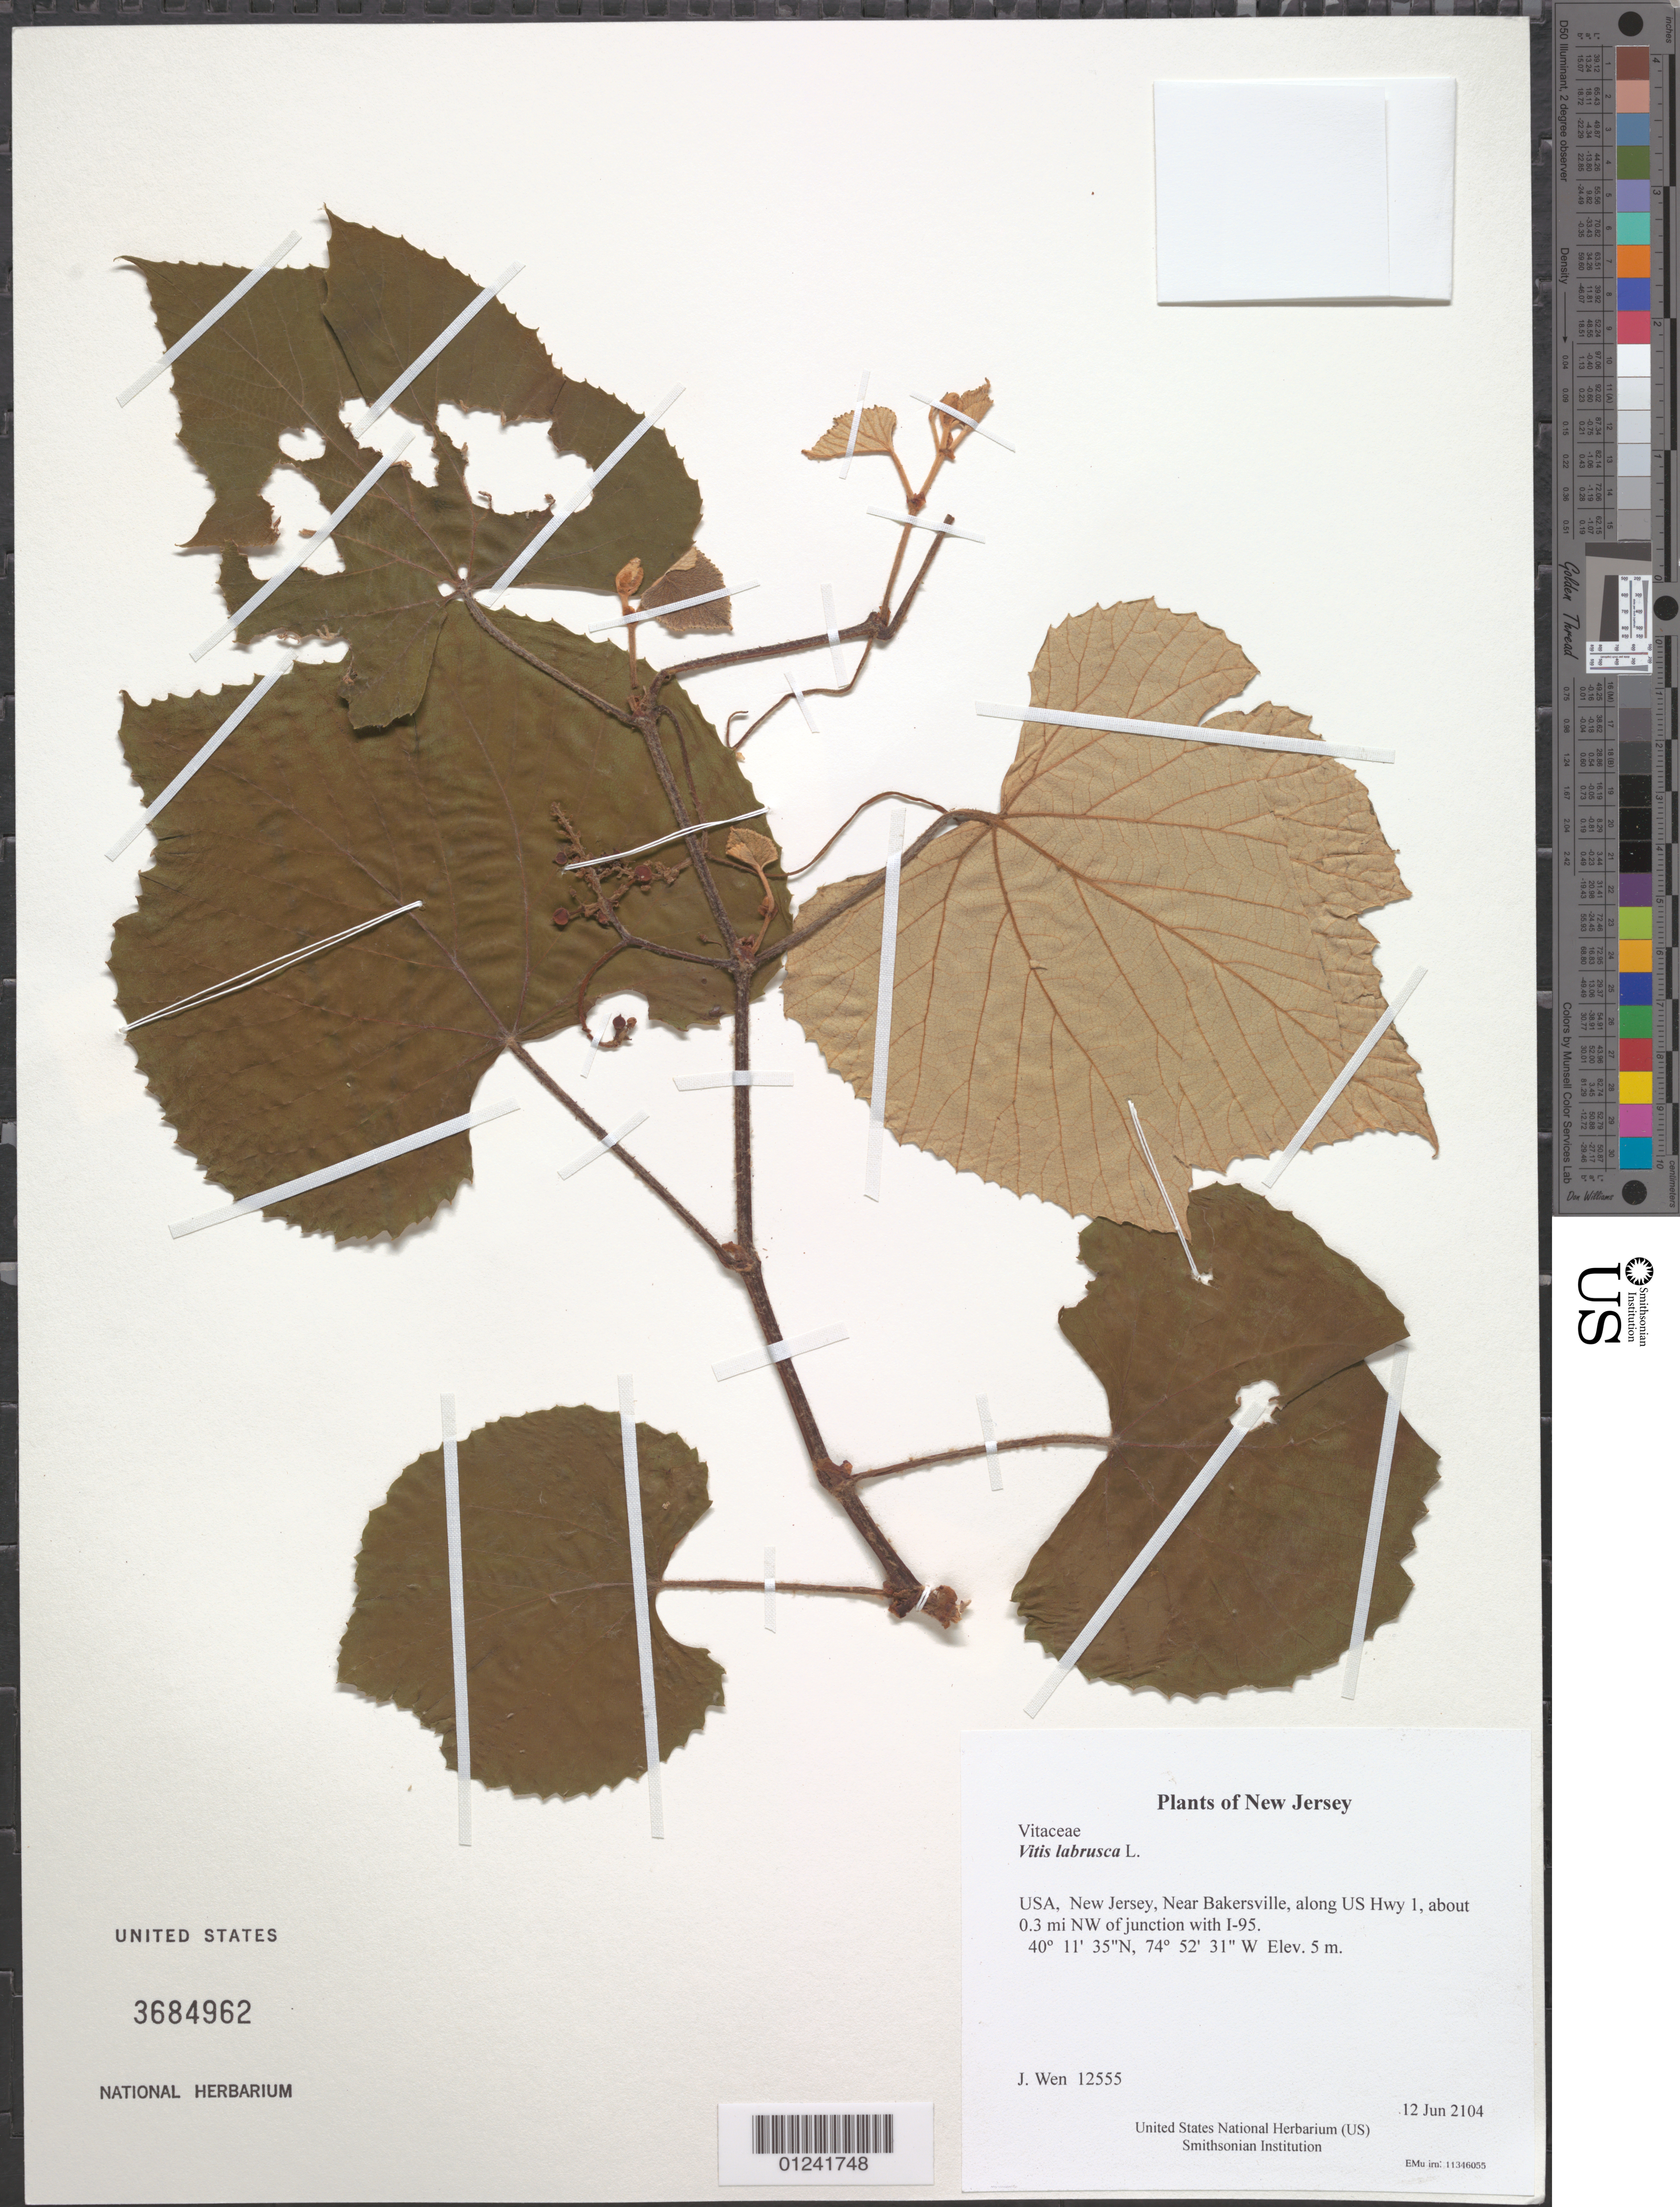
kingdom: Plantae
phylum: Tracheophyta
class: Magnoliopsida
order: Vitales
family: Vitaceae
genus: Vitis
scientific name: Vitis labrusca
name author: L.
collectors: J. Wen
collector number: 12555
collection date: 2014-06-12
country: United States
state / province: New Jersey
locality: Near Bakersville, along US Hwy 1, about 0.3 mi NW of junction with I-95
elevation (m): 5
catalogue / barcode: US 3684962